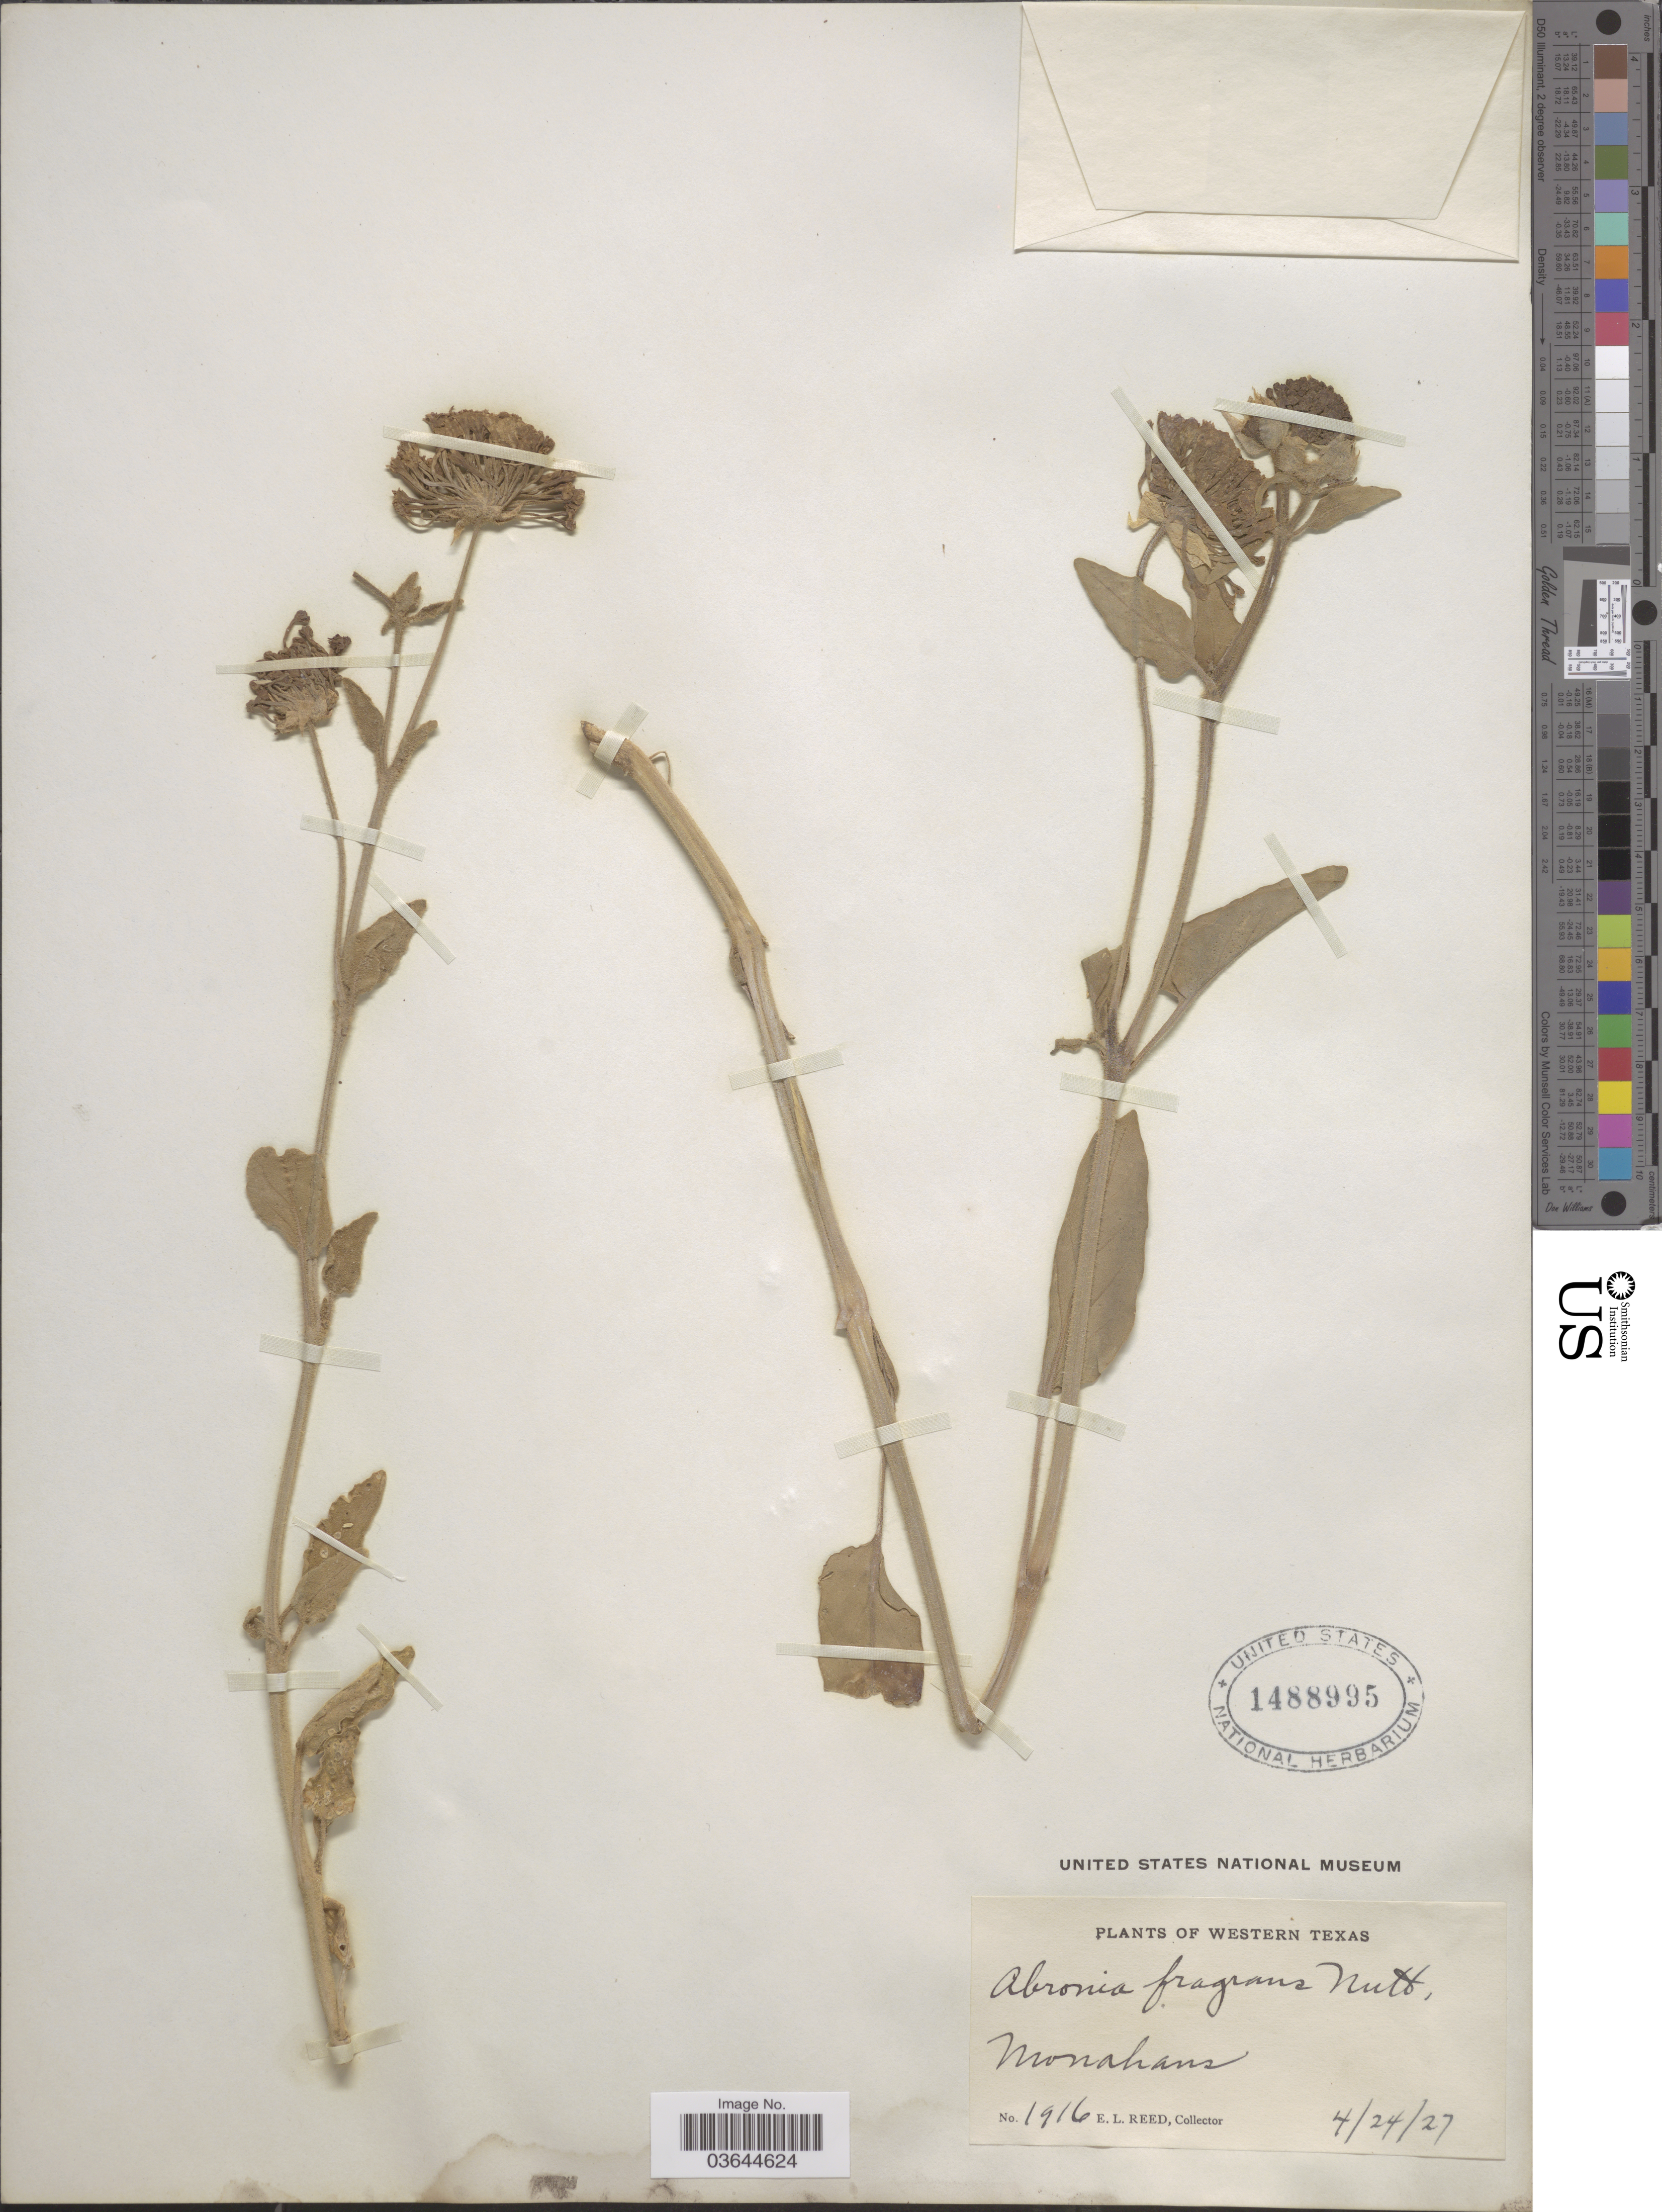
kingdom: Plantae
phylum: Tracheophyta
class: Magnoliopsida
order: Caryophyllales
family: Nyctaginaceae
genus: Abronia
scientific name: Abronia fragrans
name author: Nutt. ex Hook.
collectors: E. Reed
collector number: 1916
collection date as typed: Transcribed d/m/y: 24/4/27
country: United States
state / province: Texas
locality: Western Texas. Monahans.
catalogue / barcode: US 1488995